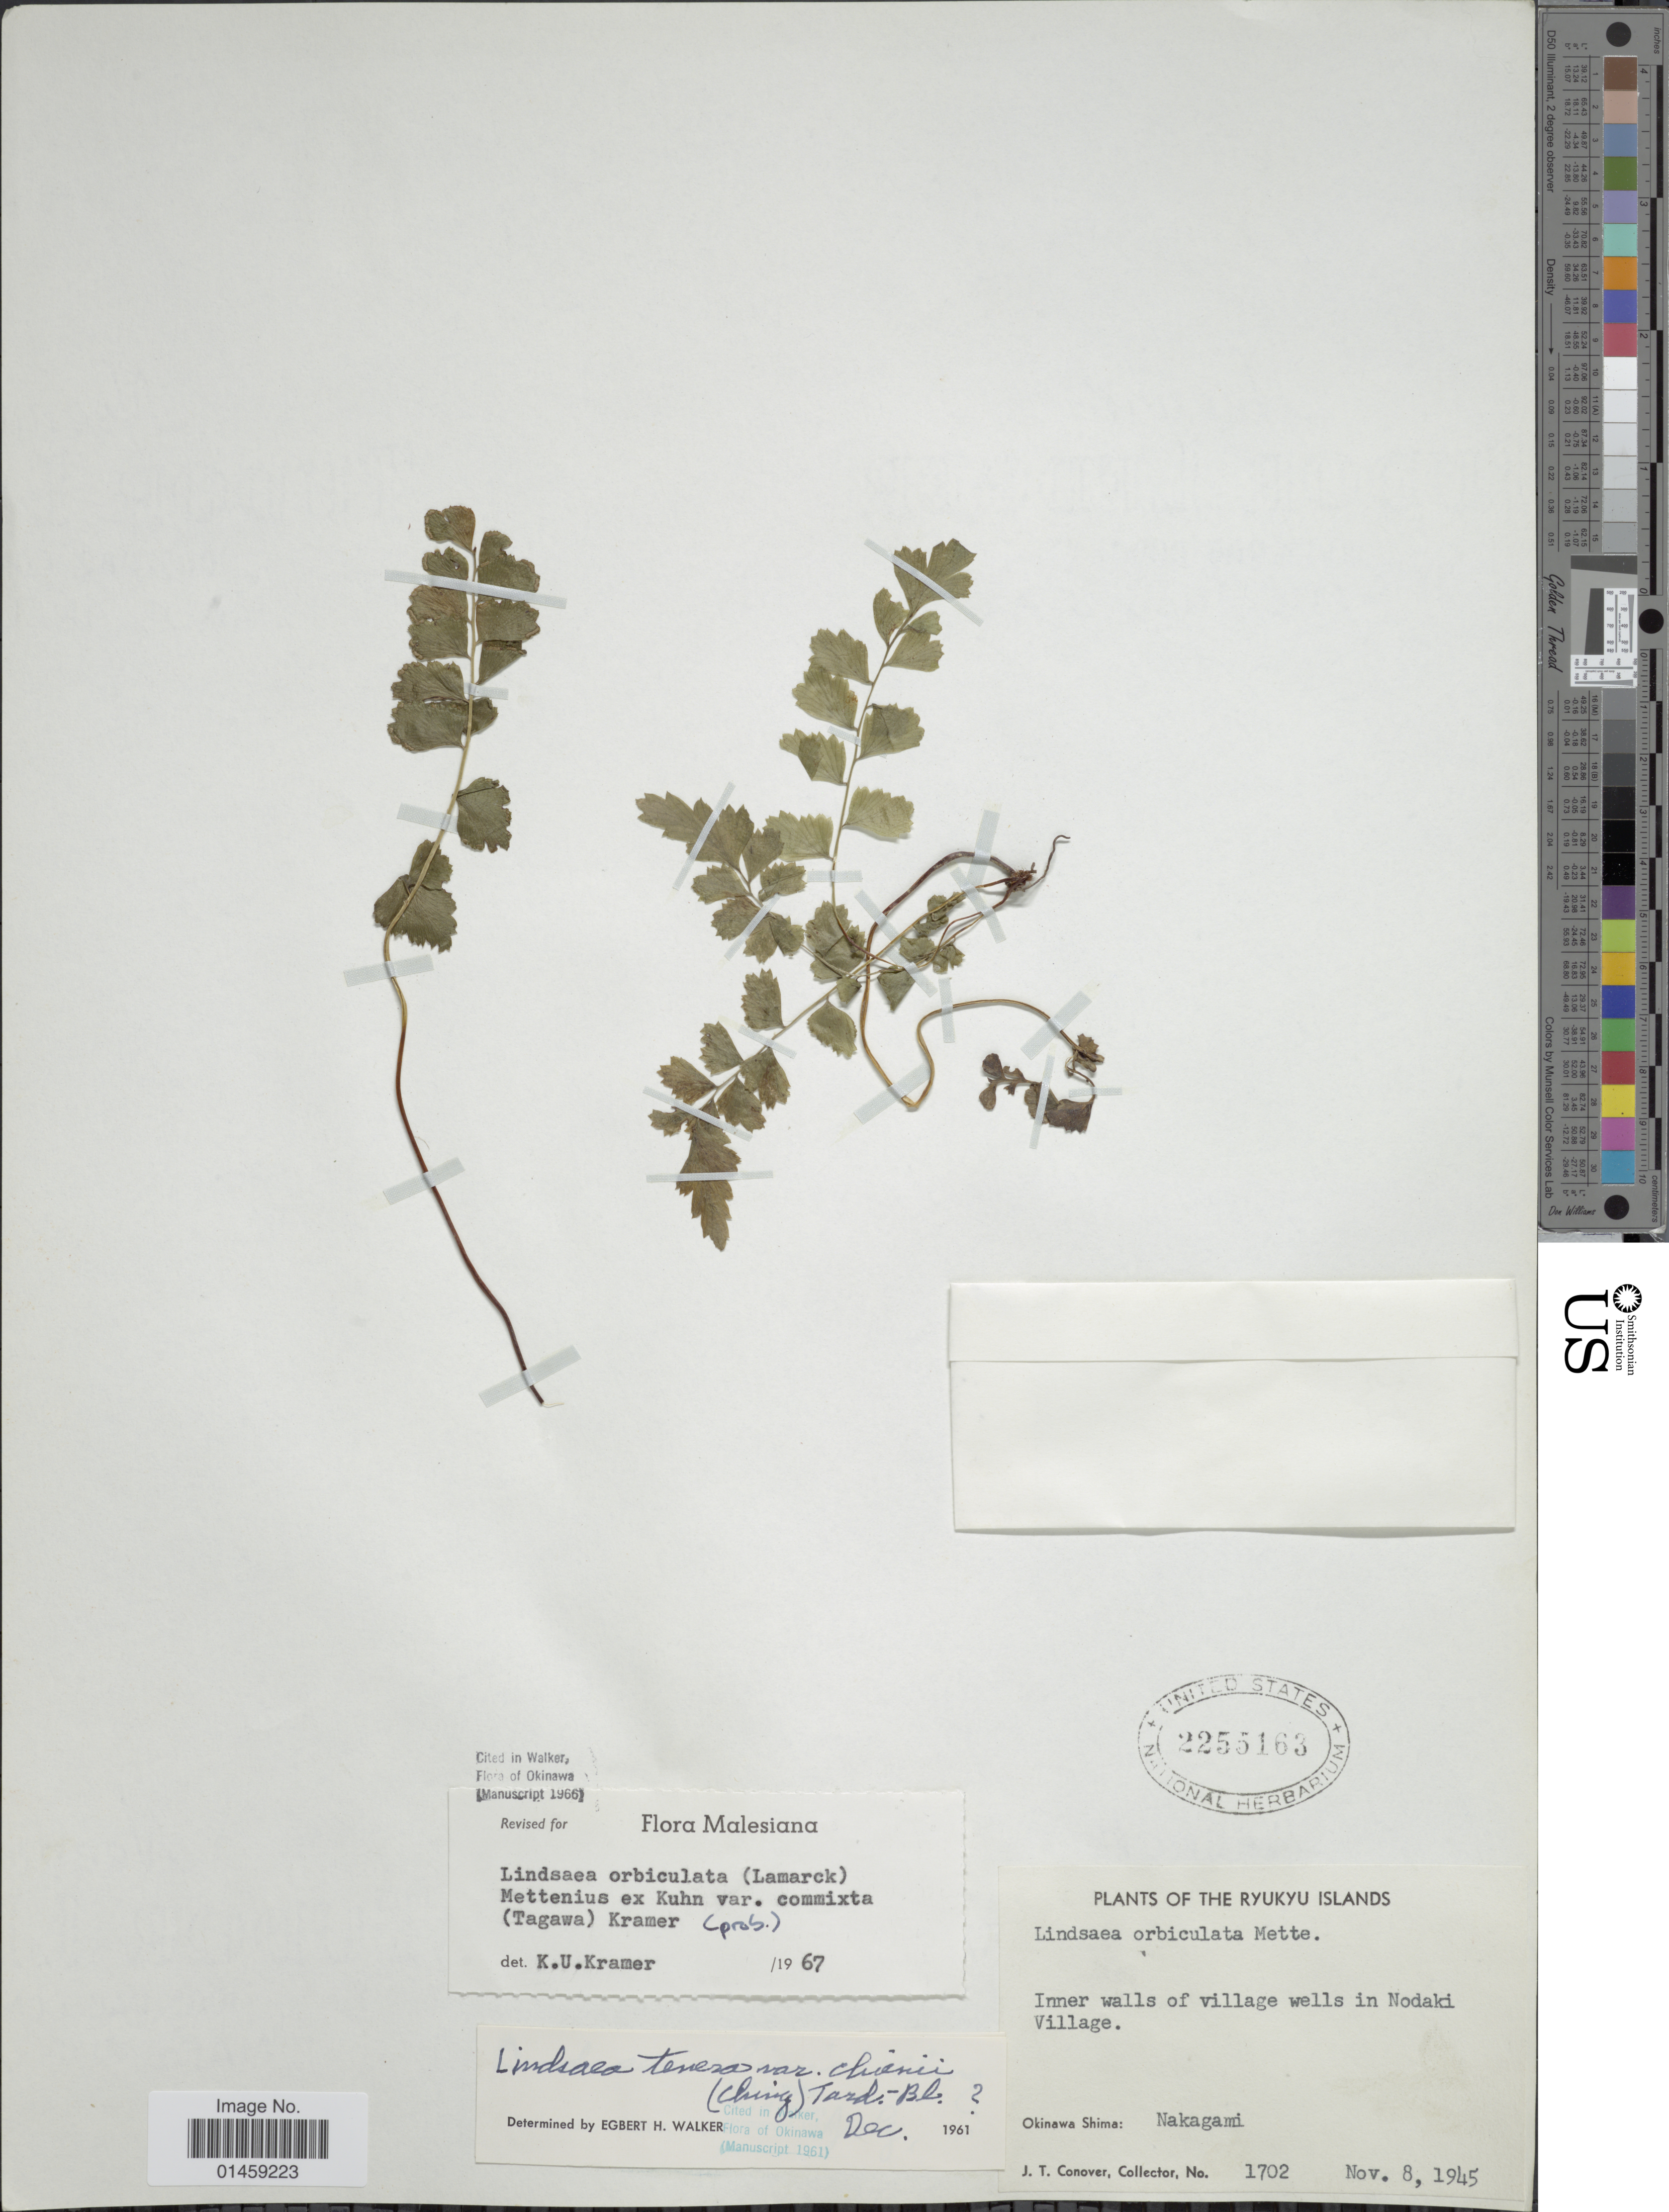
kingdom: Plantae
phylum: Tracheophyta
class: Polypodiopsida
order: Polypodiales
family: Lindsaeaceae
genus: Lindsaea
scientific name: Lindsaea orbiculata var. commixta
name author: (Tagawa) K.U. Kramer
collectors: J. T. Conover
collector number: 1702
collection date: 1945-11-08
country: Japan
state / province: Okinawa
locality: Ryukyu Islands. Okinawa Shima: Nakagami. Inner walls of village wells in Nodaki Village.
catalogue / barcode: US 2255163